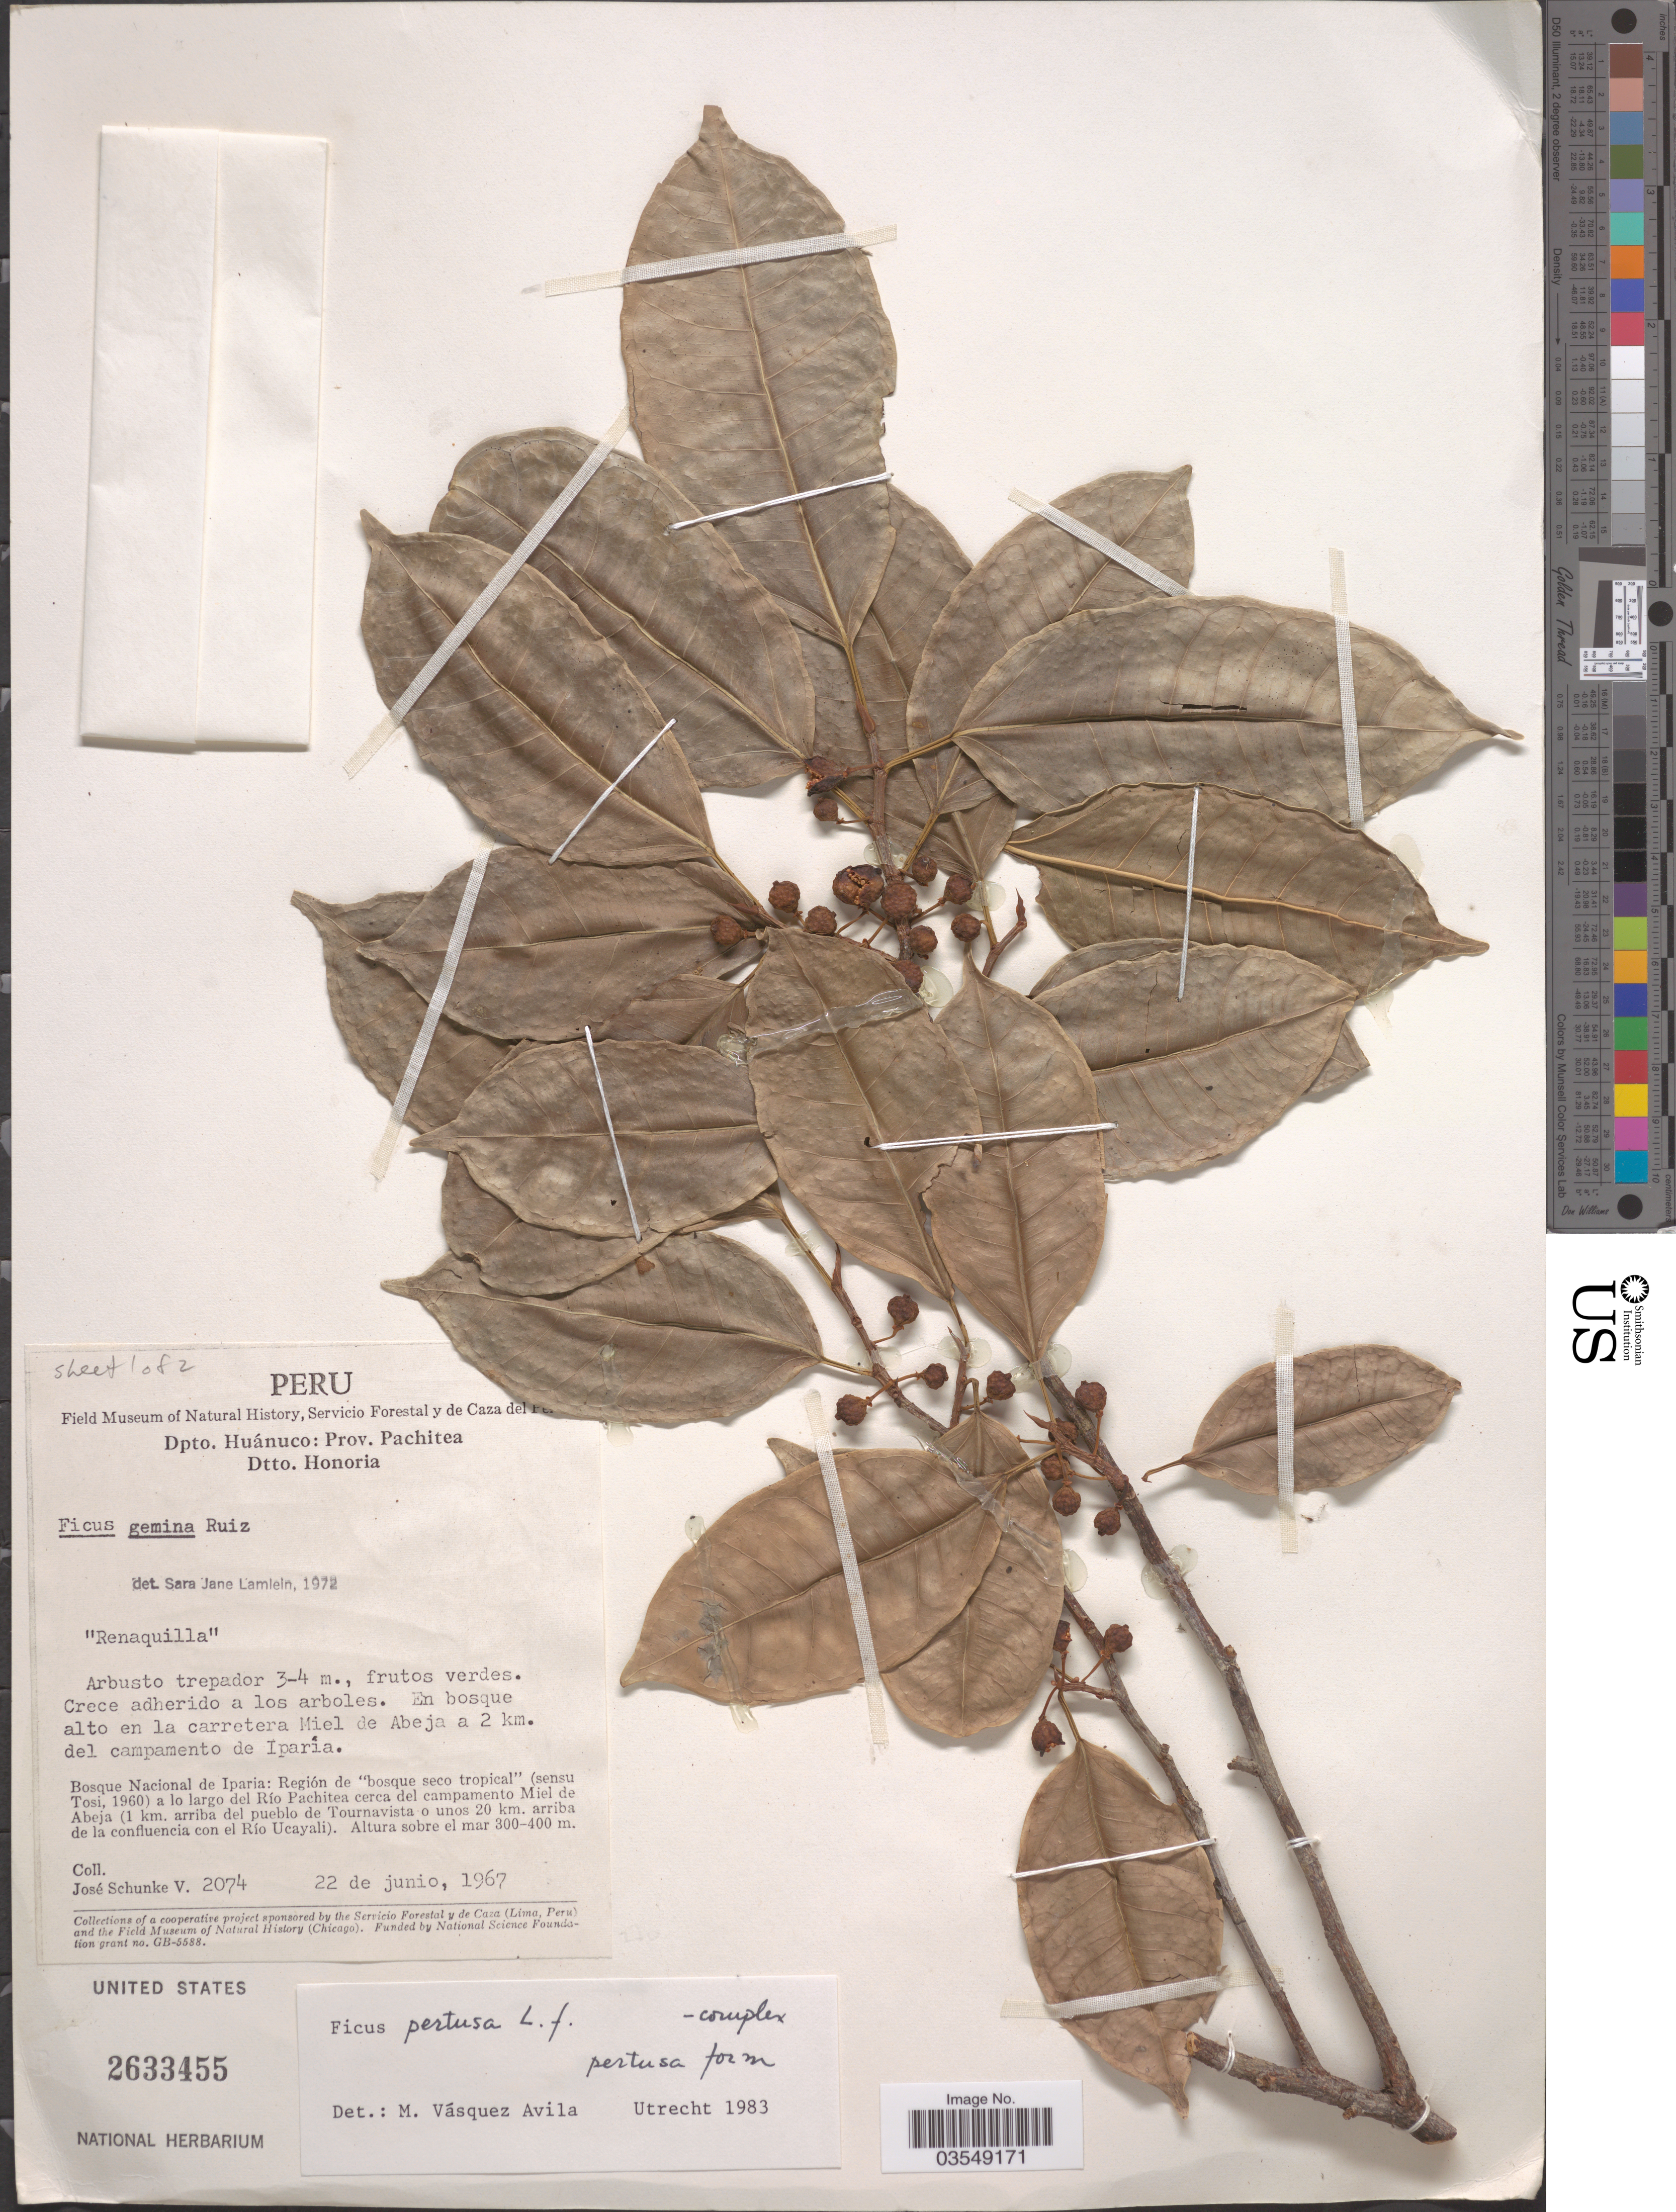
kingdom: Plantae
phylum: Tracheophyta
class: Magnoliopsida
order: Rosales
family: Moraceae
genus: Ficus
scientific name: Ficus pertusa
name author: L. f.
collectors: J. Schunke Vigo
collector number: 2074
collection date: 1967-06-22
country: Peru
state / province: Huánuco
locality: Dpto. Huánuco: Prov. Pachitea, Dtto. Honoria. En bosque alto en la carretera Miel de Abeja a 2 km. del campamento de Iparía. Bosque Nacional de Iparia: Región de "bosque seco tropical" (sensu Tosi, 1960) a lo largo del Río Pachitea cerca del campamento Miel de Abeja (1 km. arriba del pueblo de Tournavista o unos 20 km. arriba de la confluencia con el Río Ucayali).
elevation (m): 300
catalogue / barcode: US 2633455